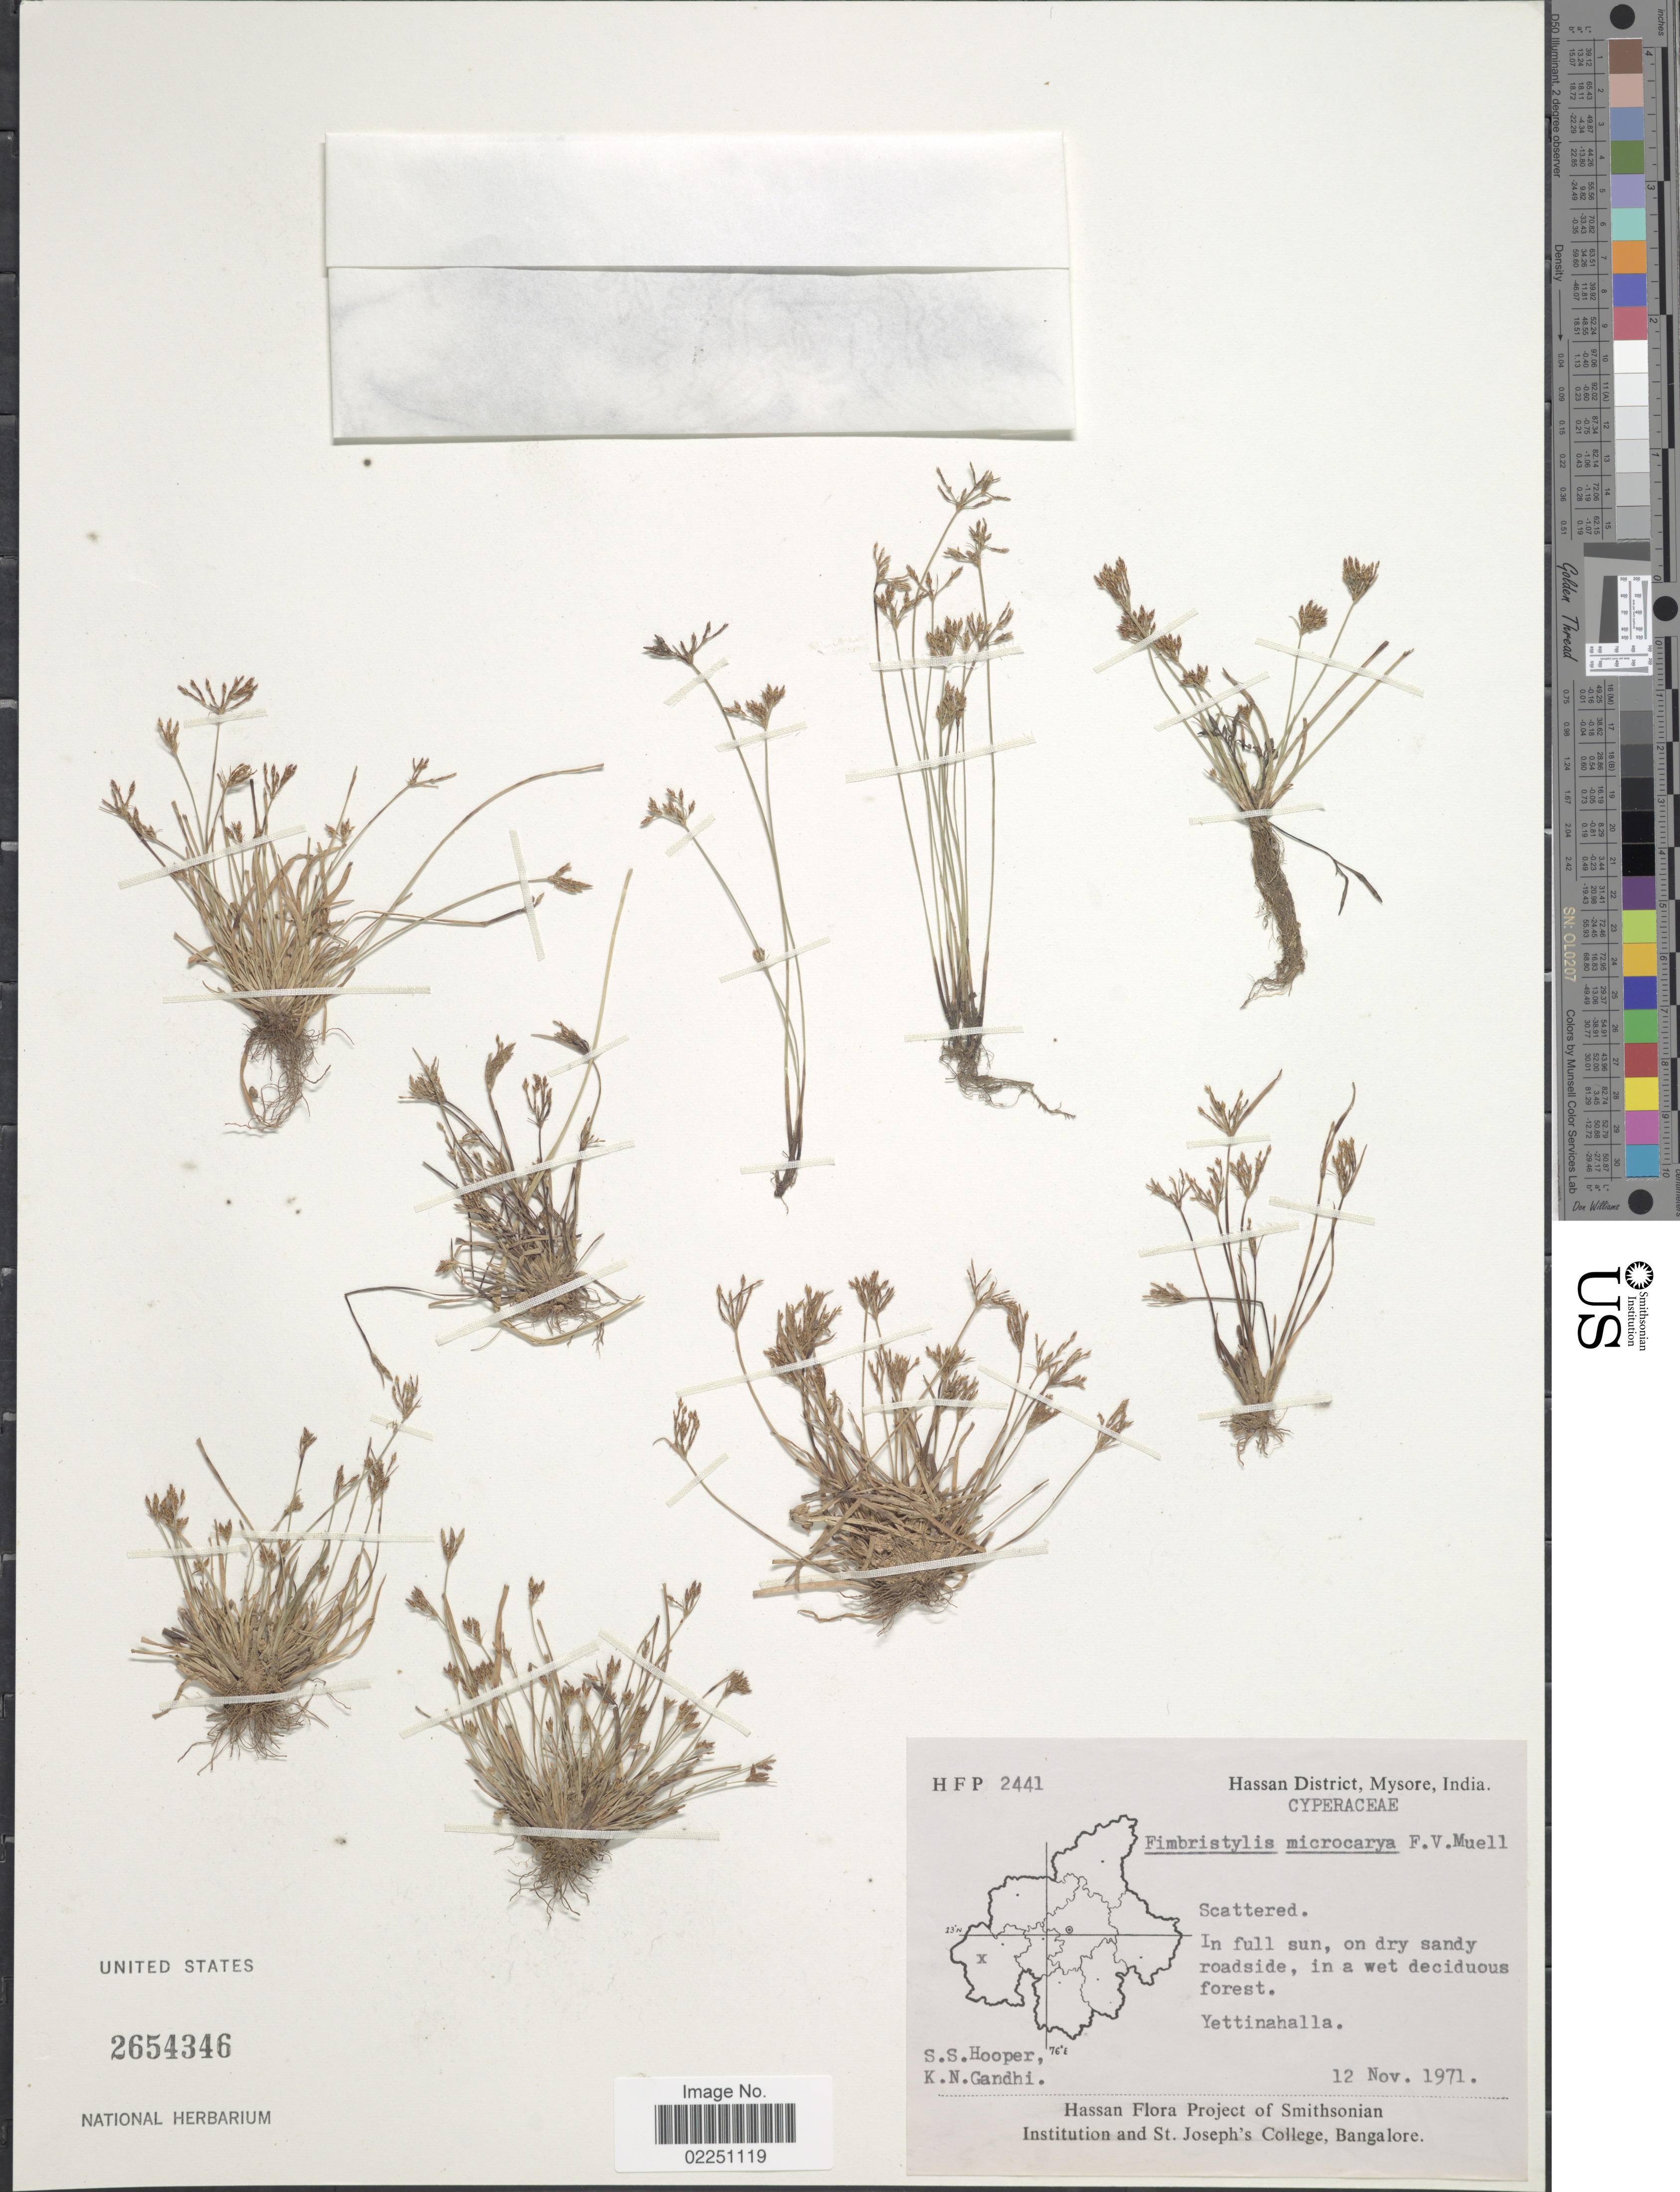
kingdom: Plantae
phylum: Tracheophyta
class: Liliopsida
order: Poales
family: Cyperaceae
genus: Fimbristylis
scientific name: Fimbristylis microcarya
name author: F. Muell.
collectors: S. S. Hooper & K. N. Gandhi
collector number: HFP2441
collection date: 1971-11-12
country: India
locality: Hassan District, Mysore. Yettinahalla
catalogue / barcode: US 2654346